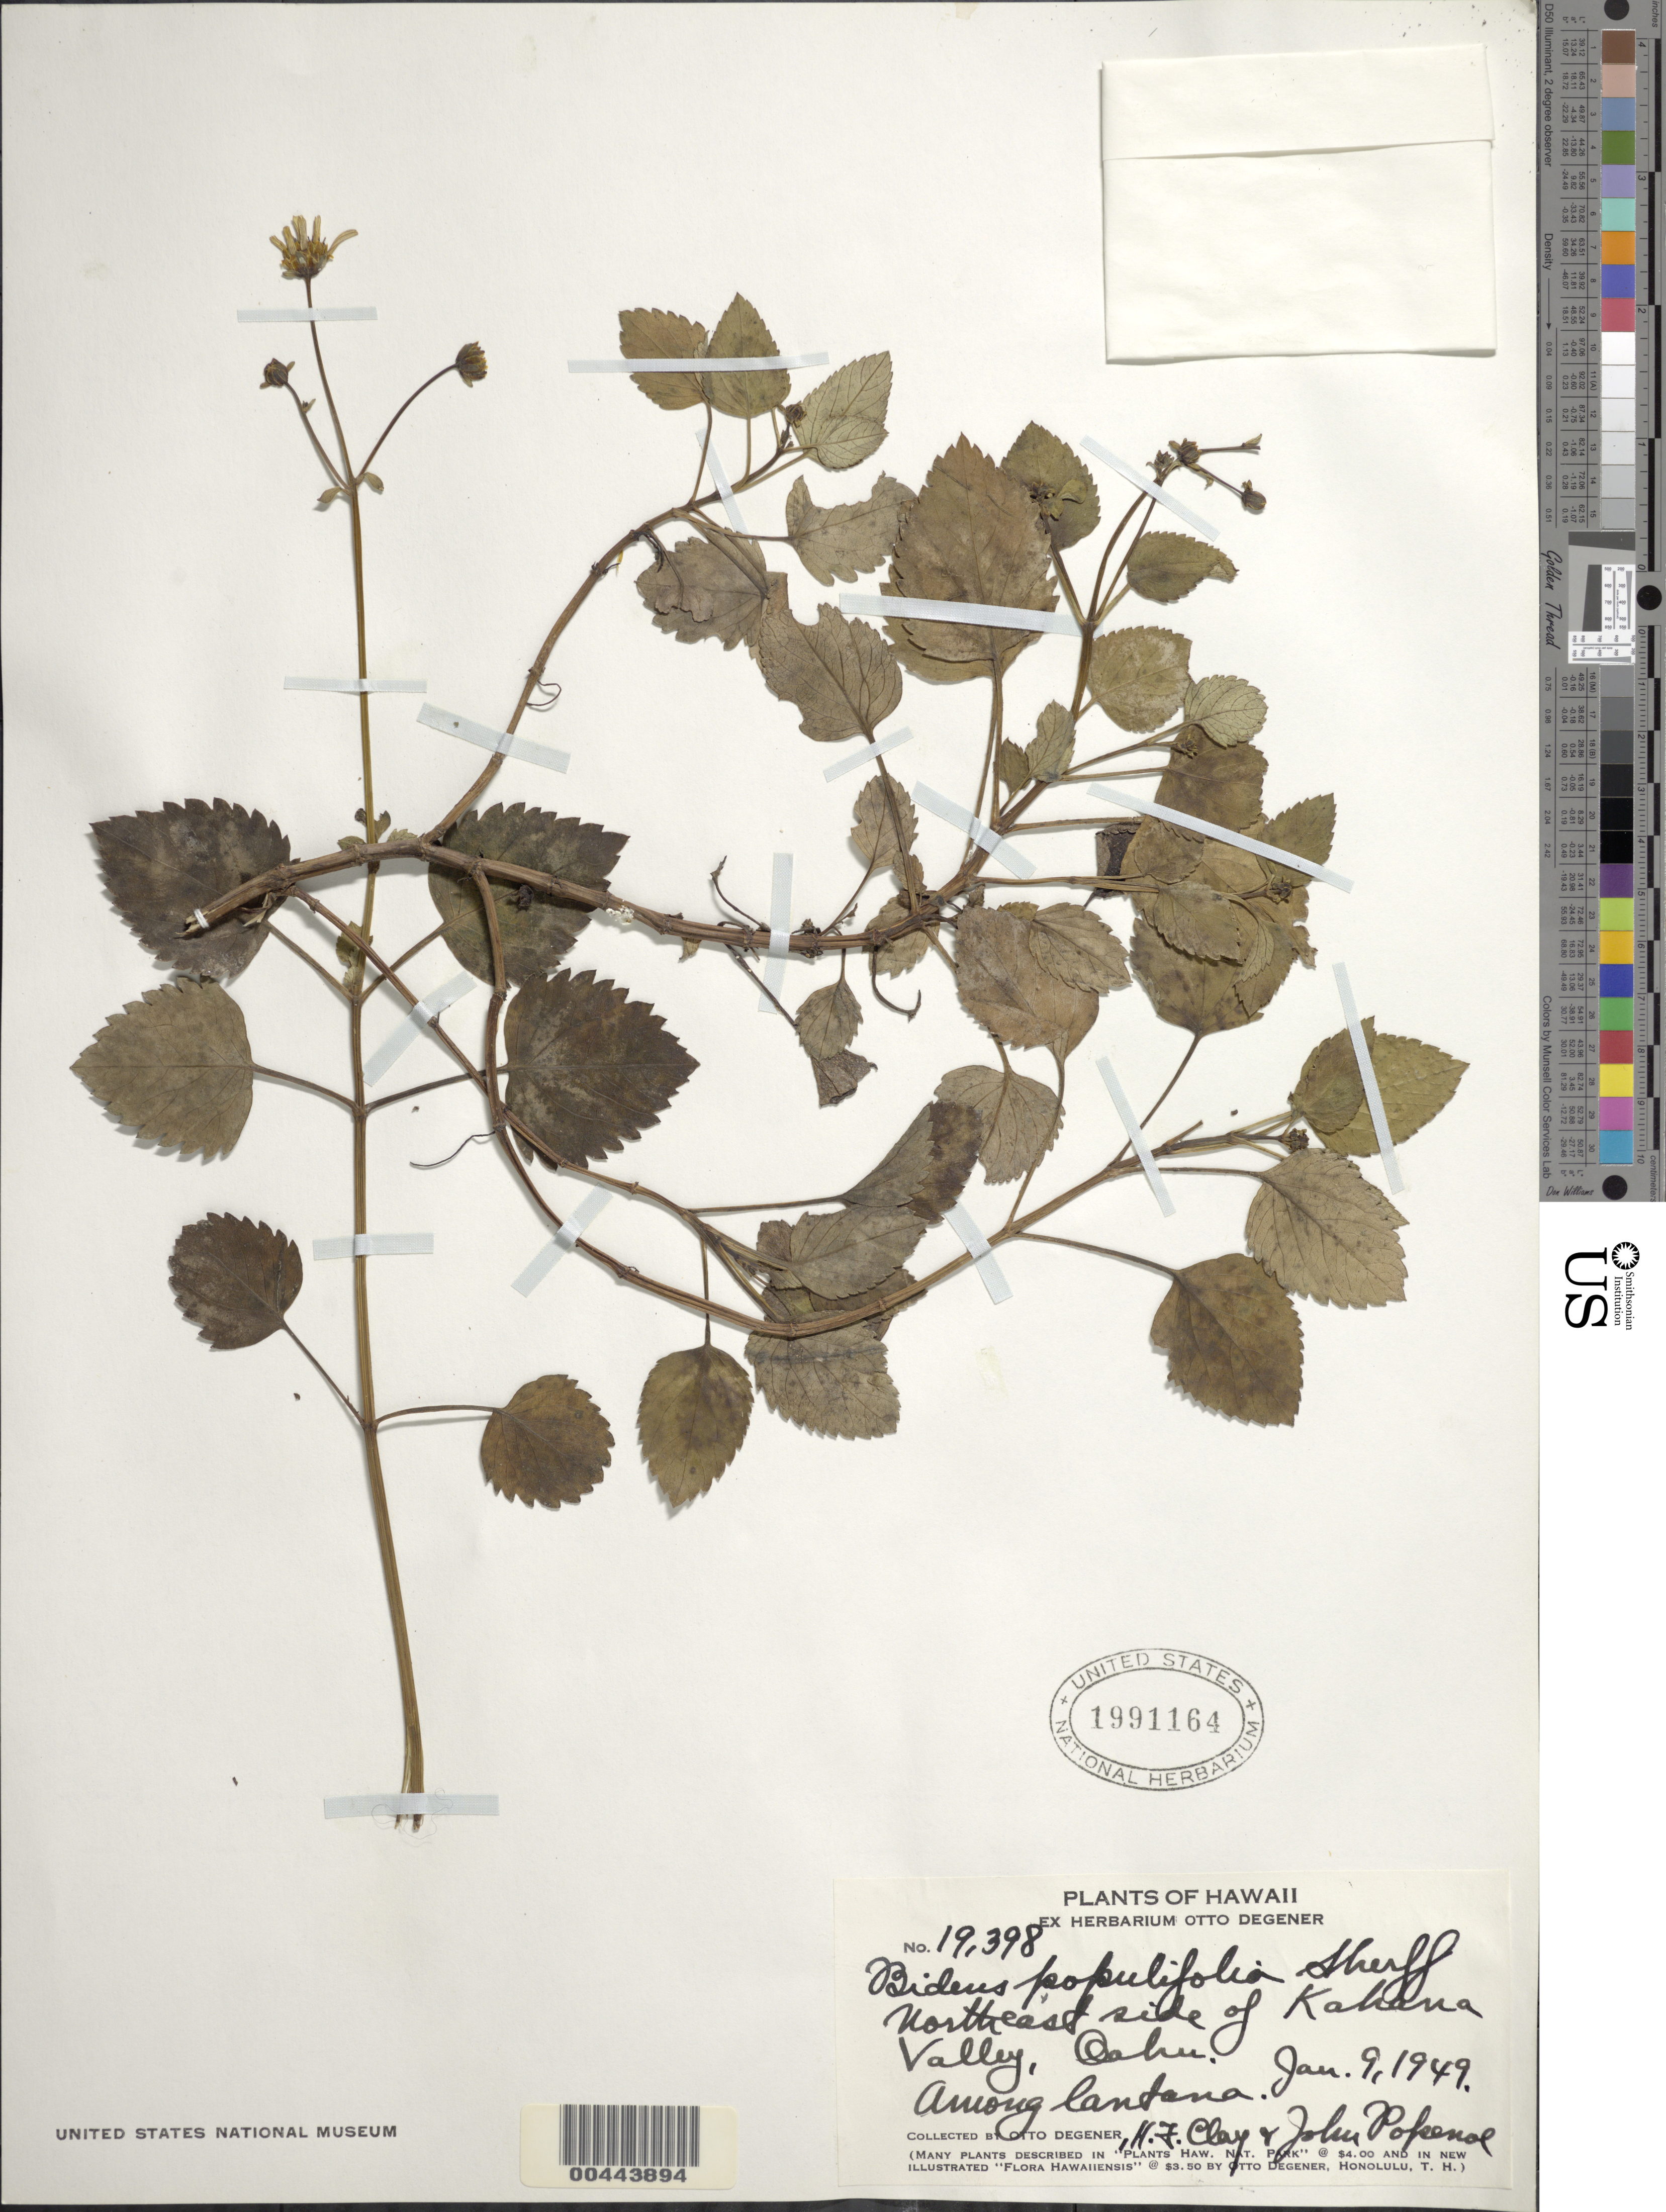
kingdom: Plantae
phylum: Tracheophyta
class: Magnoliopsida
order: Asterales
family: Asteraceae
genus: Bidens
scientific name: Bidens populifolia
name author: Sherff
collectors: O. Degener, H. Clay & J. Popenoe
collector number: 19398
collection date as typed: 9 Jan 1949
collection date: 1949-01-09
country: United States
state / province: Hawaii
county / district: Honolulu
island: Oahu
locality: NE side of Kahana Valley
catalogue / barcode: US 1991164